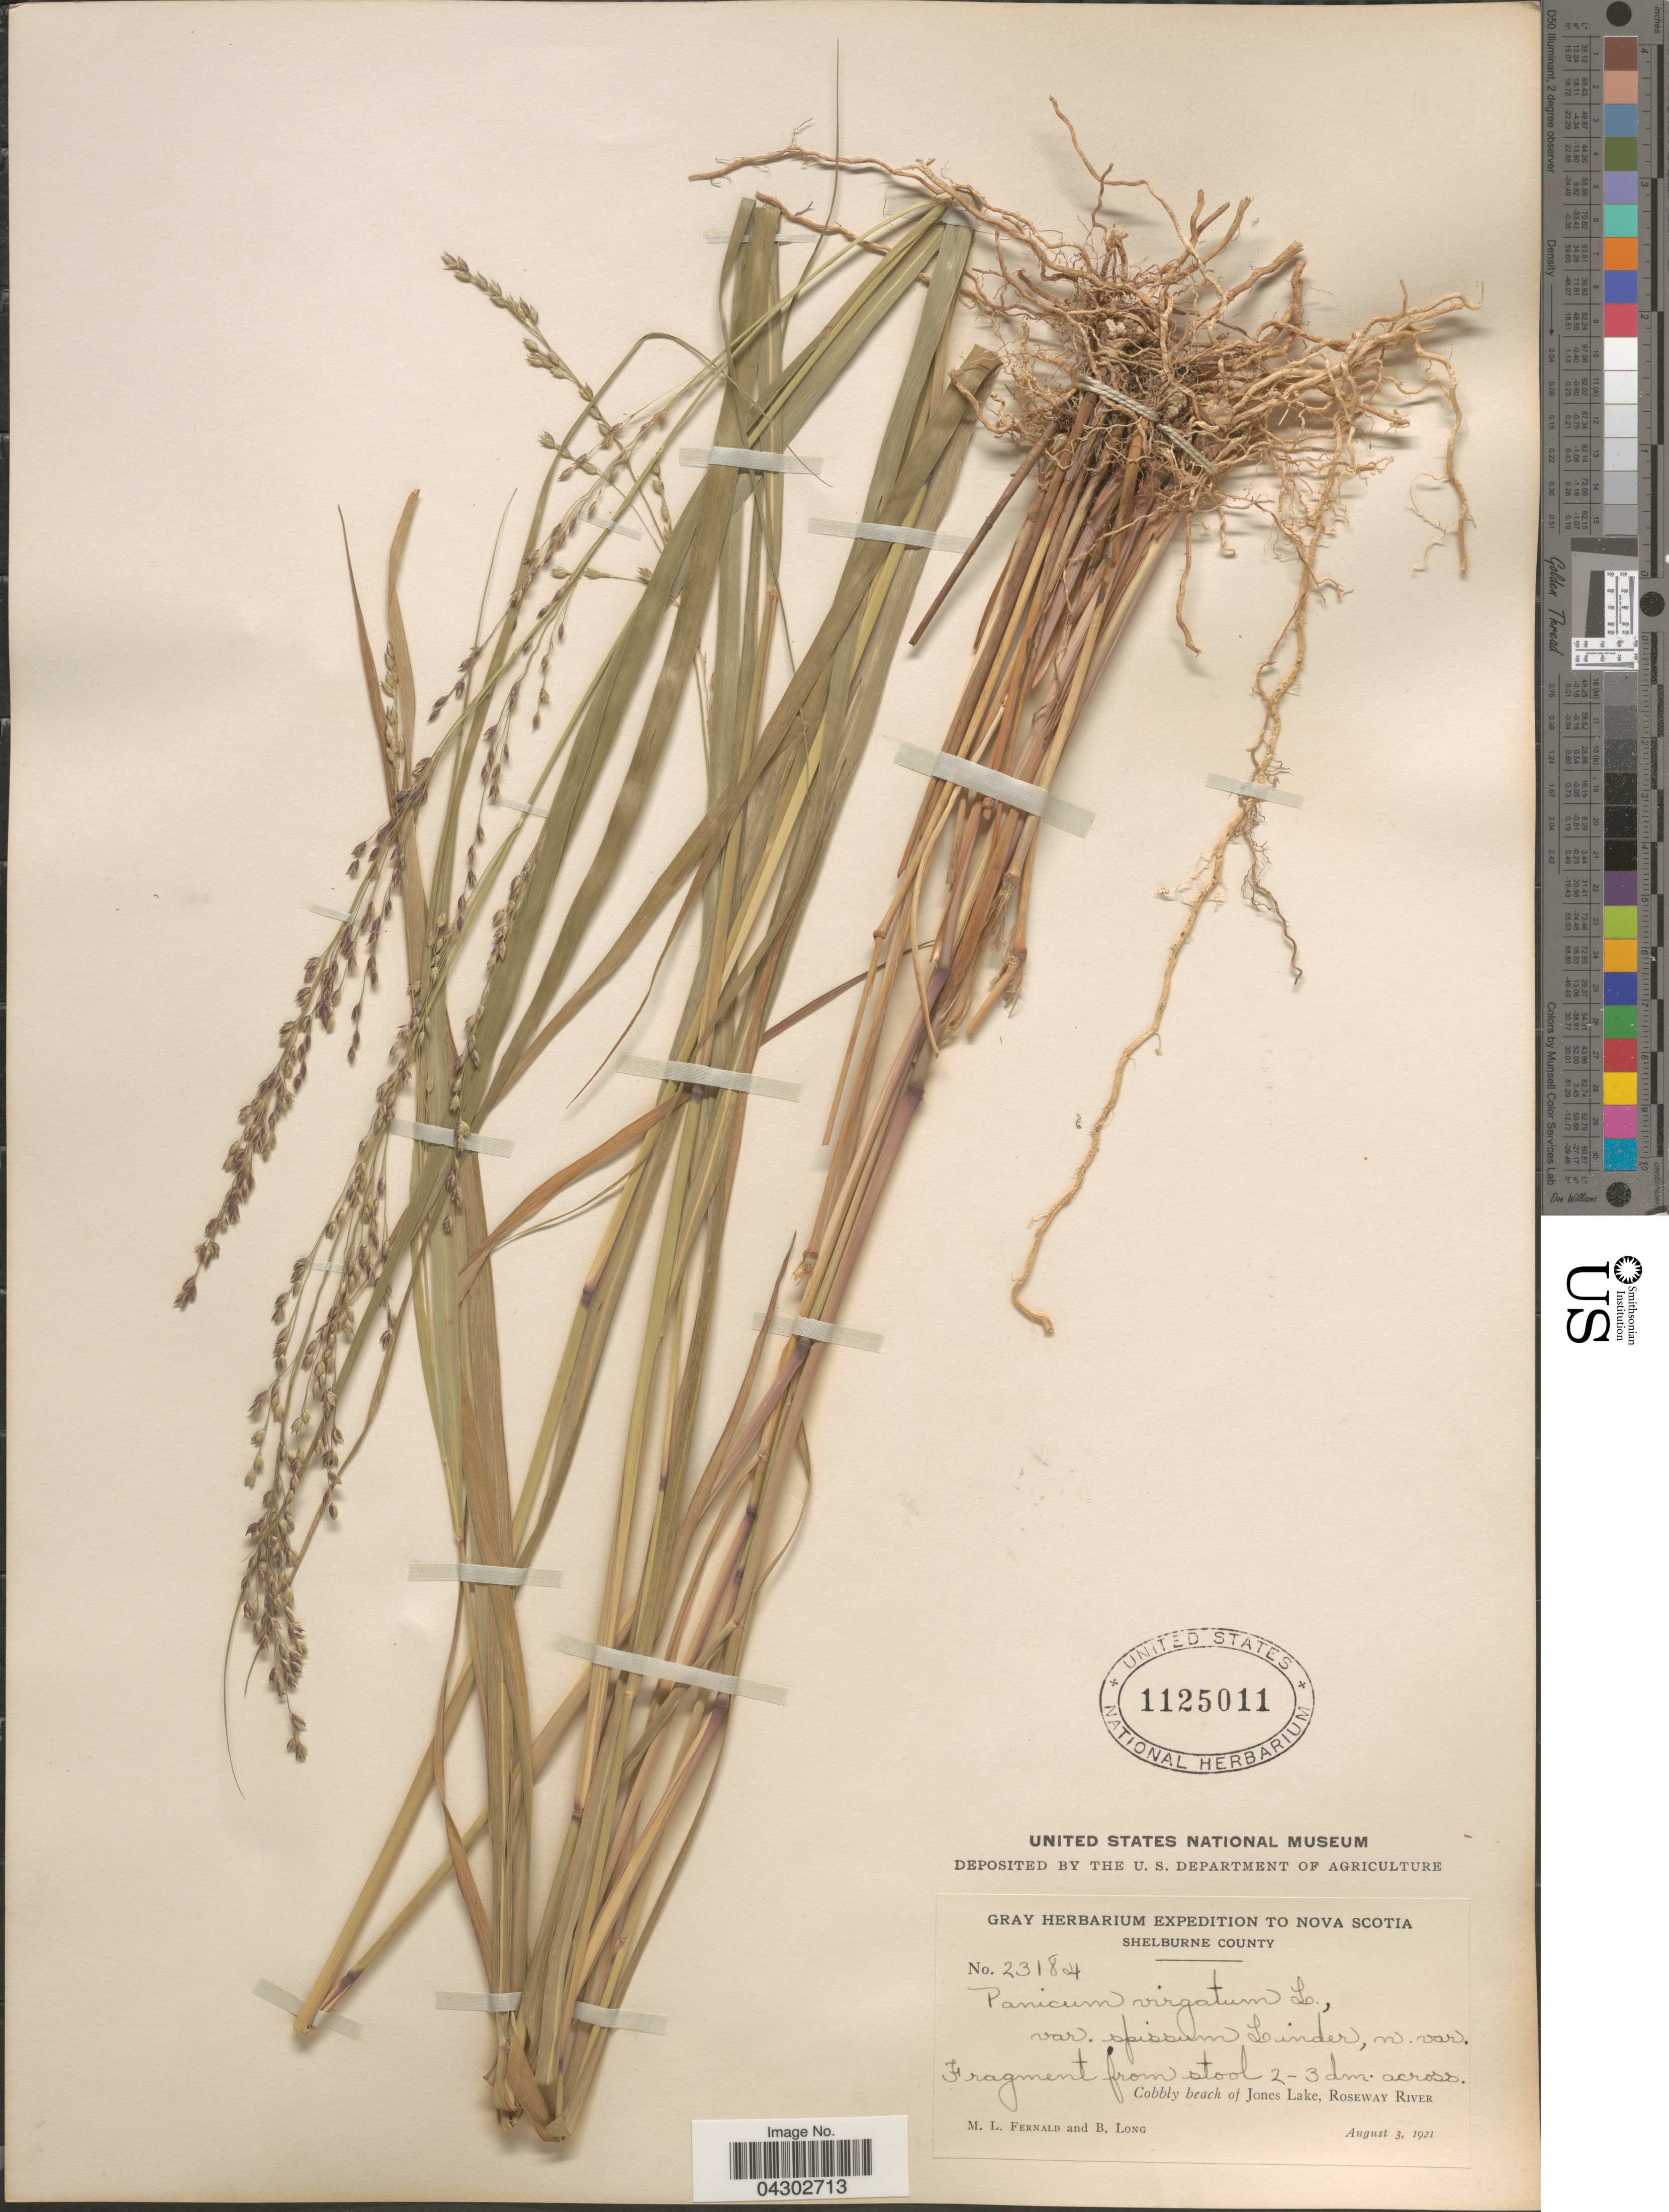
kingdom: Plantae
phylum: Tracheophyta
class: Liliopsida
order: Poales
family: Poaceae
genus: Panicum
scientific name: Panicum virgatum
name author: L.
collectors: M. L. Fernald & B. Long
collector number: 23184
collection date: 1921-08-03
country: Canada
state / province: Nova Scotia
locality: Gray Herbarium Expedition to Nova Scotia. Shelburne County. Cobbly beach of Jones Lake, Roseway River.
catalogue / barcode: US 1125011